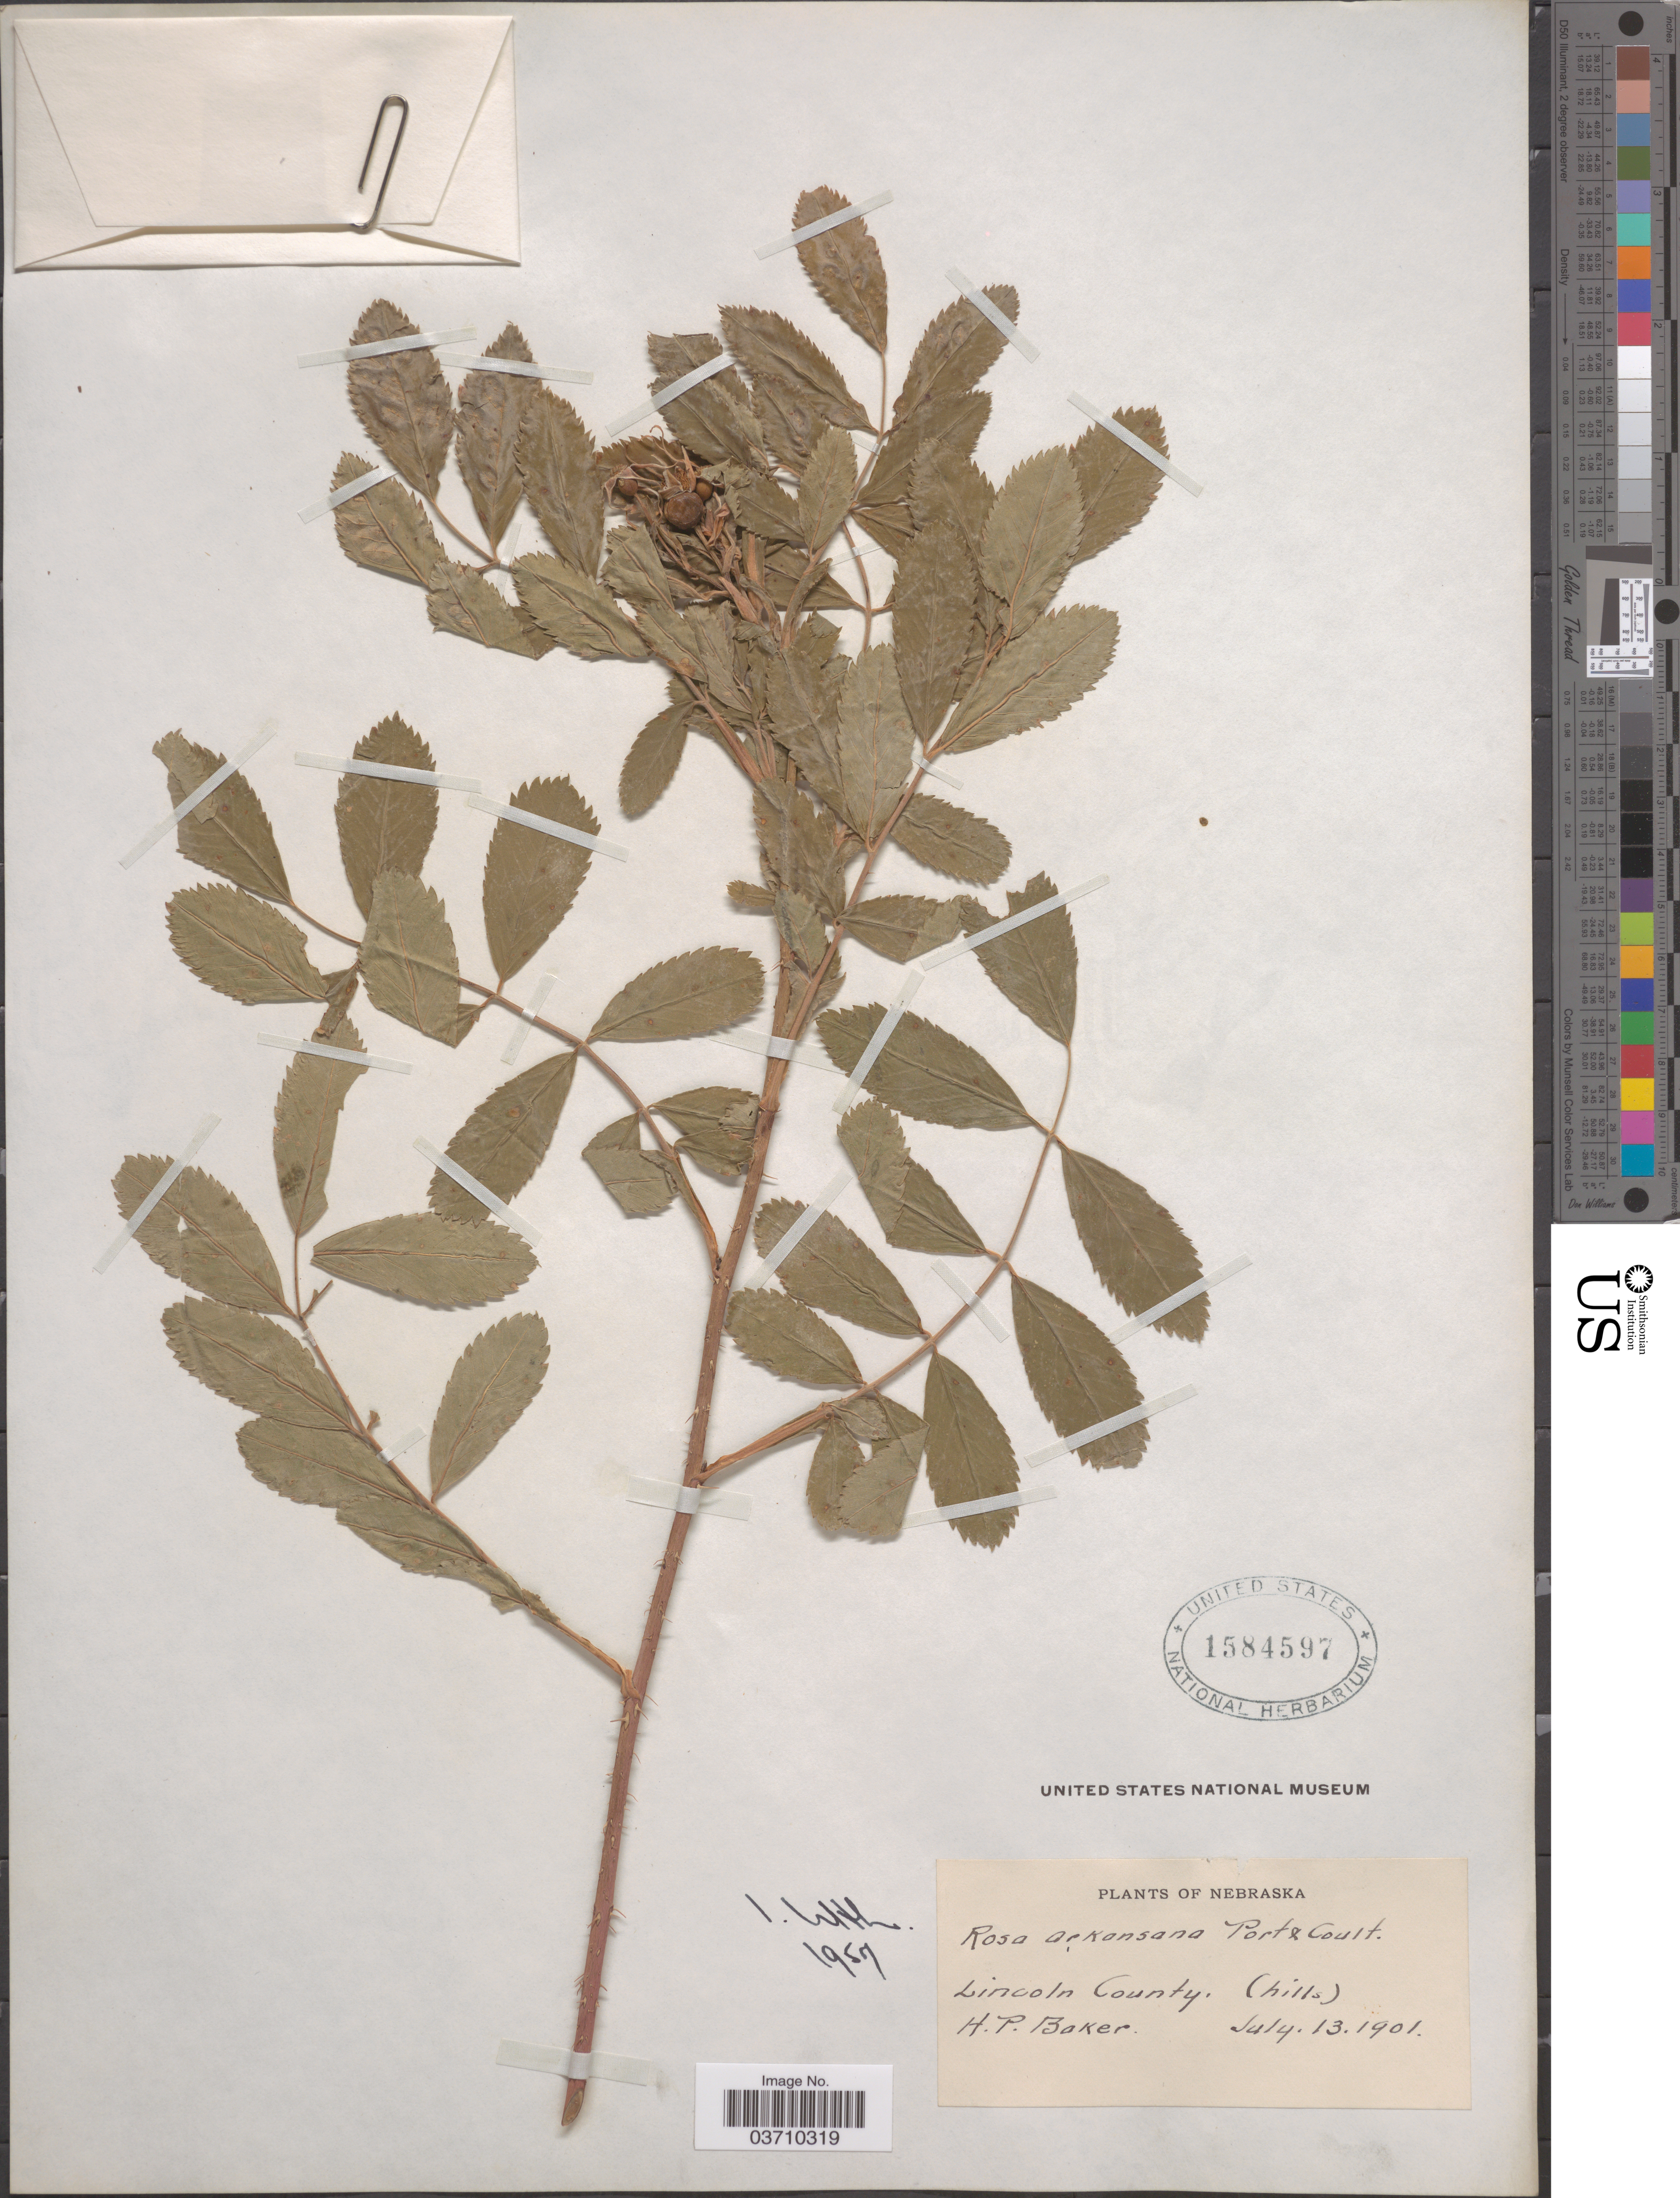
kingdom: Plantae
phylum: Tracheophyta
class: Magnoliopsida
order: Rosales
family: Rosaceae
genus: Rosa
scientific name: Rosa arkansana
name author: Porter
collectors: H. P. Baker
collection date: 1901-07-13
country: United States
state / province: Nebraska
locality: Lincoln County. (hills).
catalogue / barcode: US 1584597